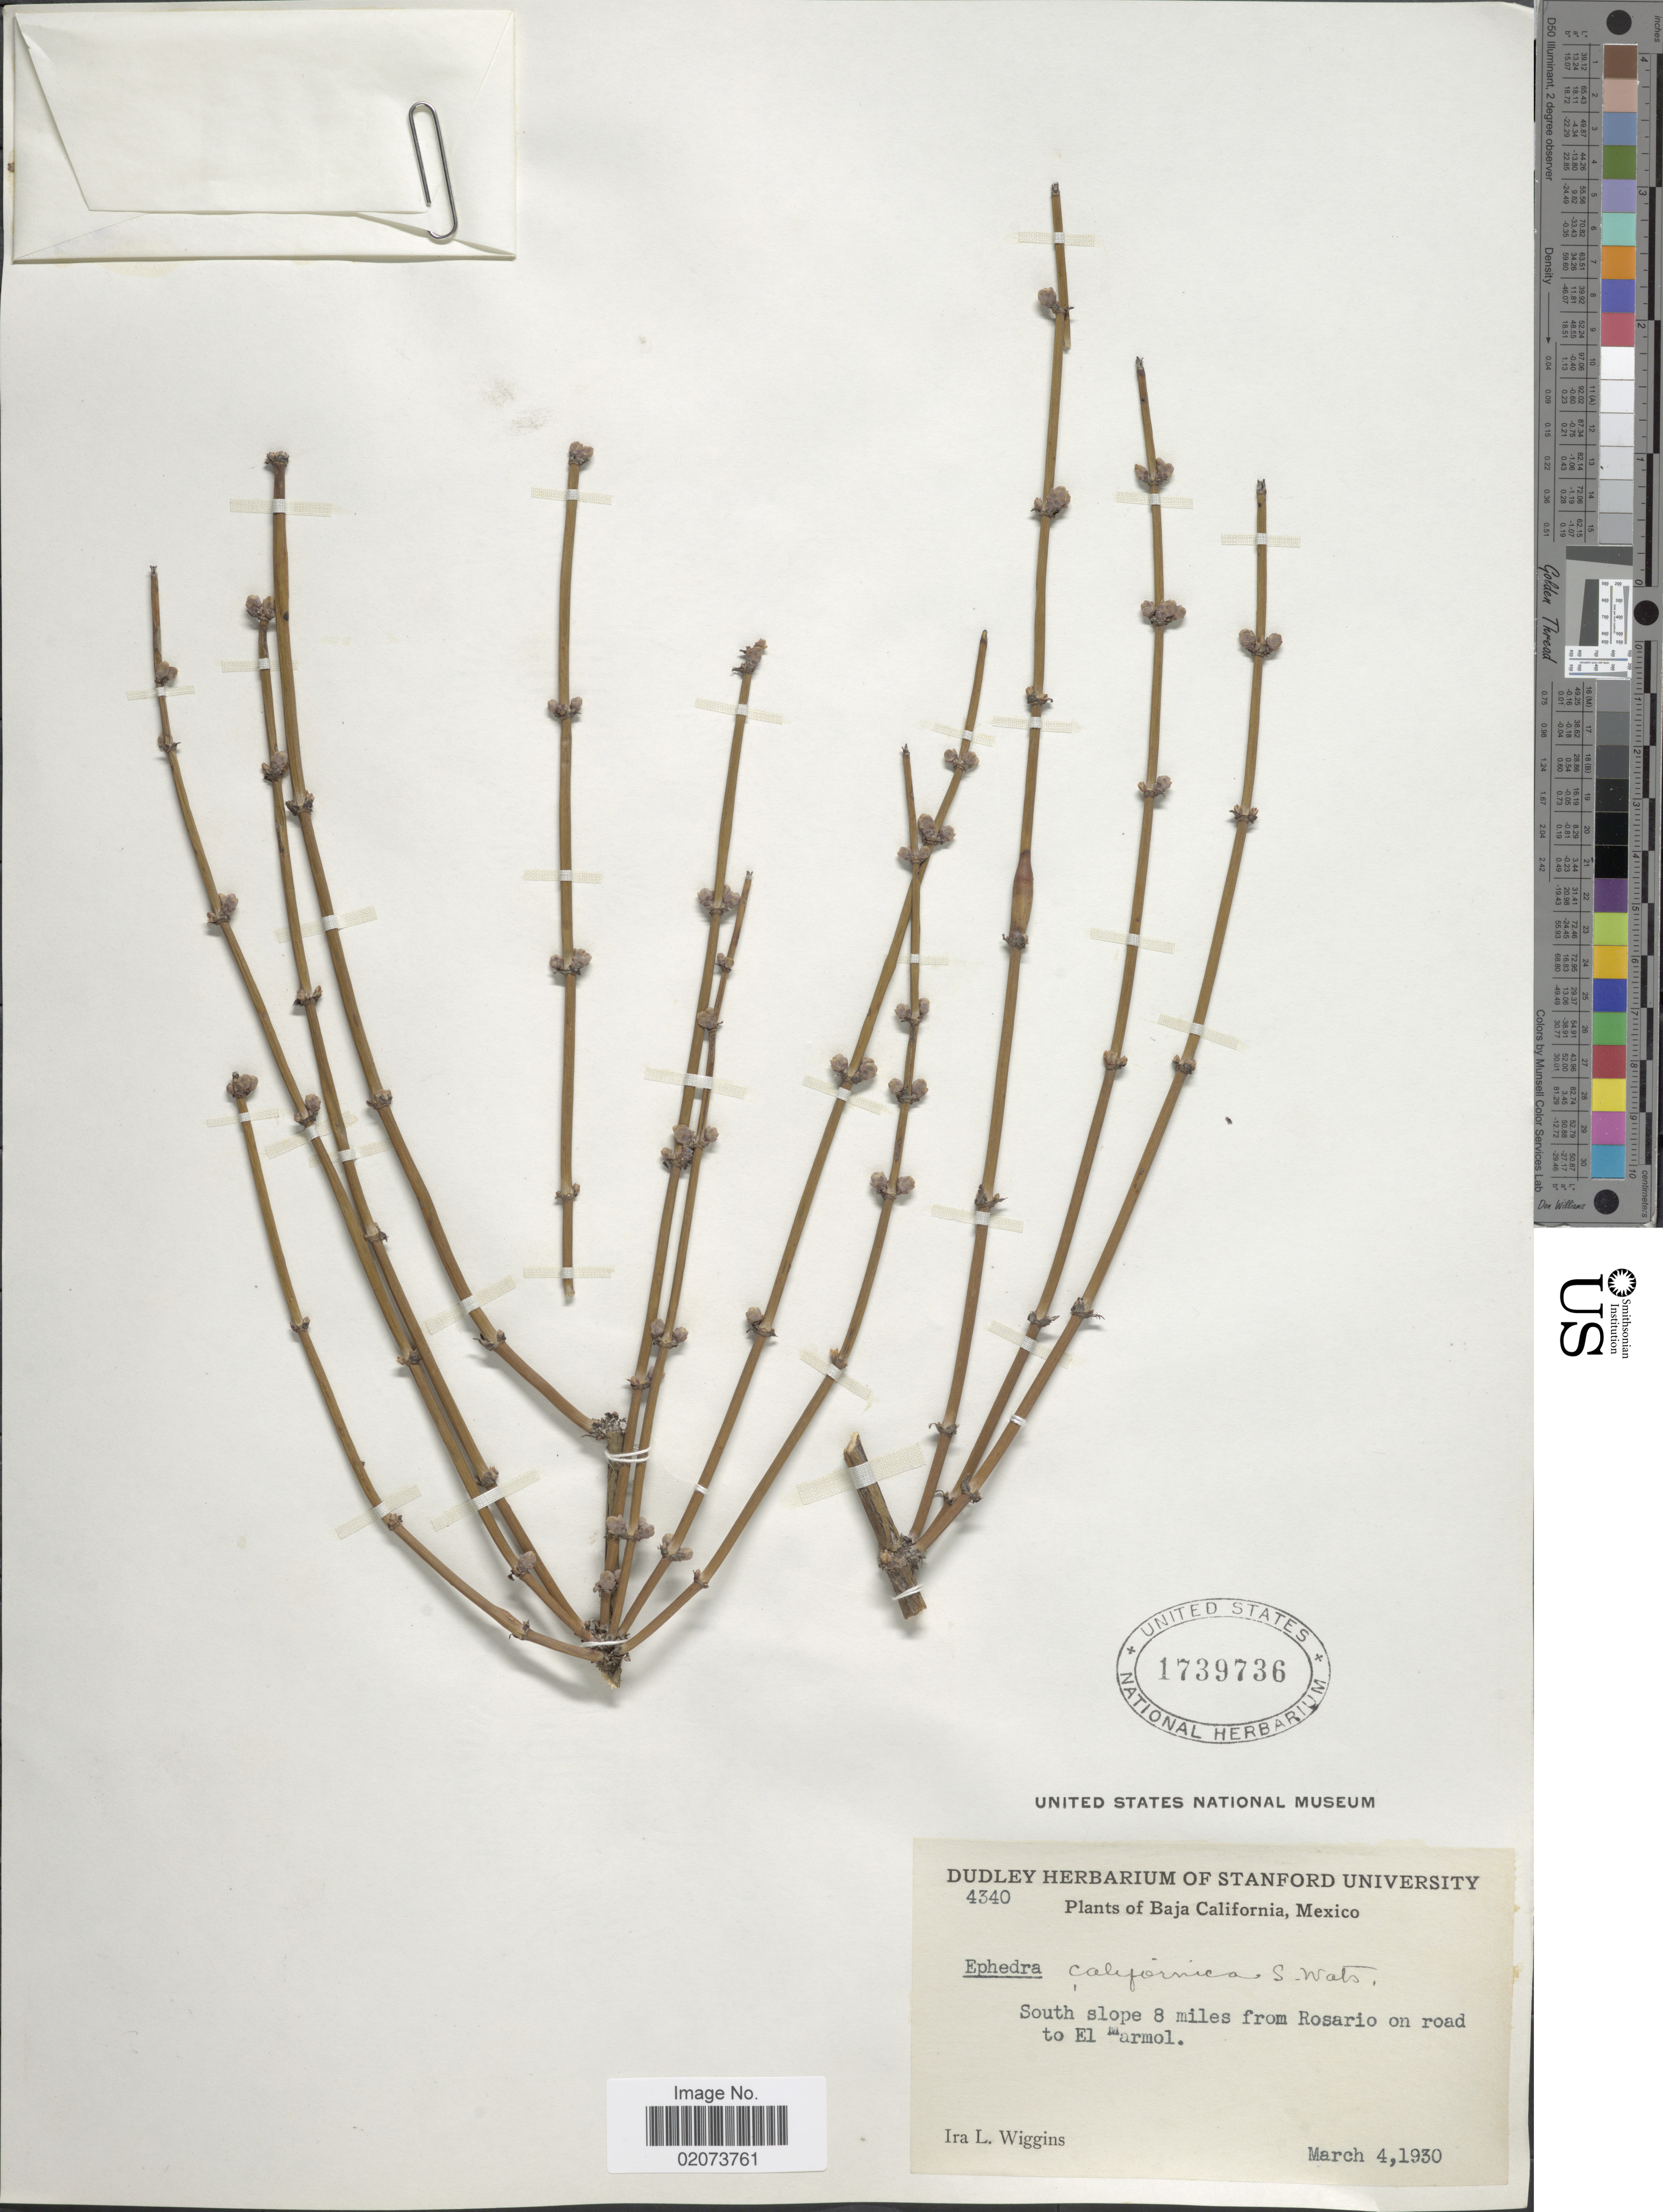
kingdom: Plantae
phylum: Tracheophyta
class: Gnetopsida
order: Ephedrales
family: Ephedraceae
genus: Ephedra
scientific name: Ephedra californica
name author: S. Watson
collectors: I. L. Wiggins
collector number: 4340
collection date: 1930-03-04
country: Mexico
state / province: Baja California Norte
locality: Baja California, Mexico, South slope 8 miles from Rosario on road to "El Marmol"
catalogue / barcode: US 1739736